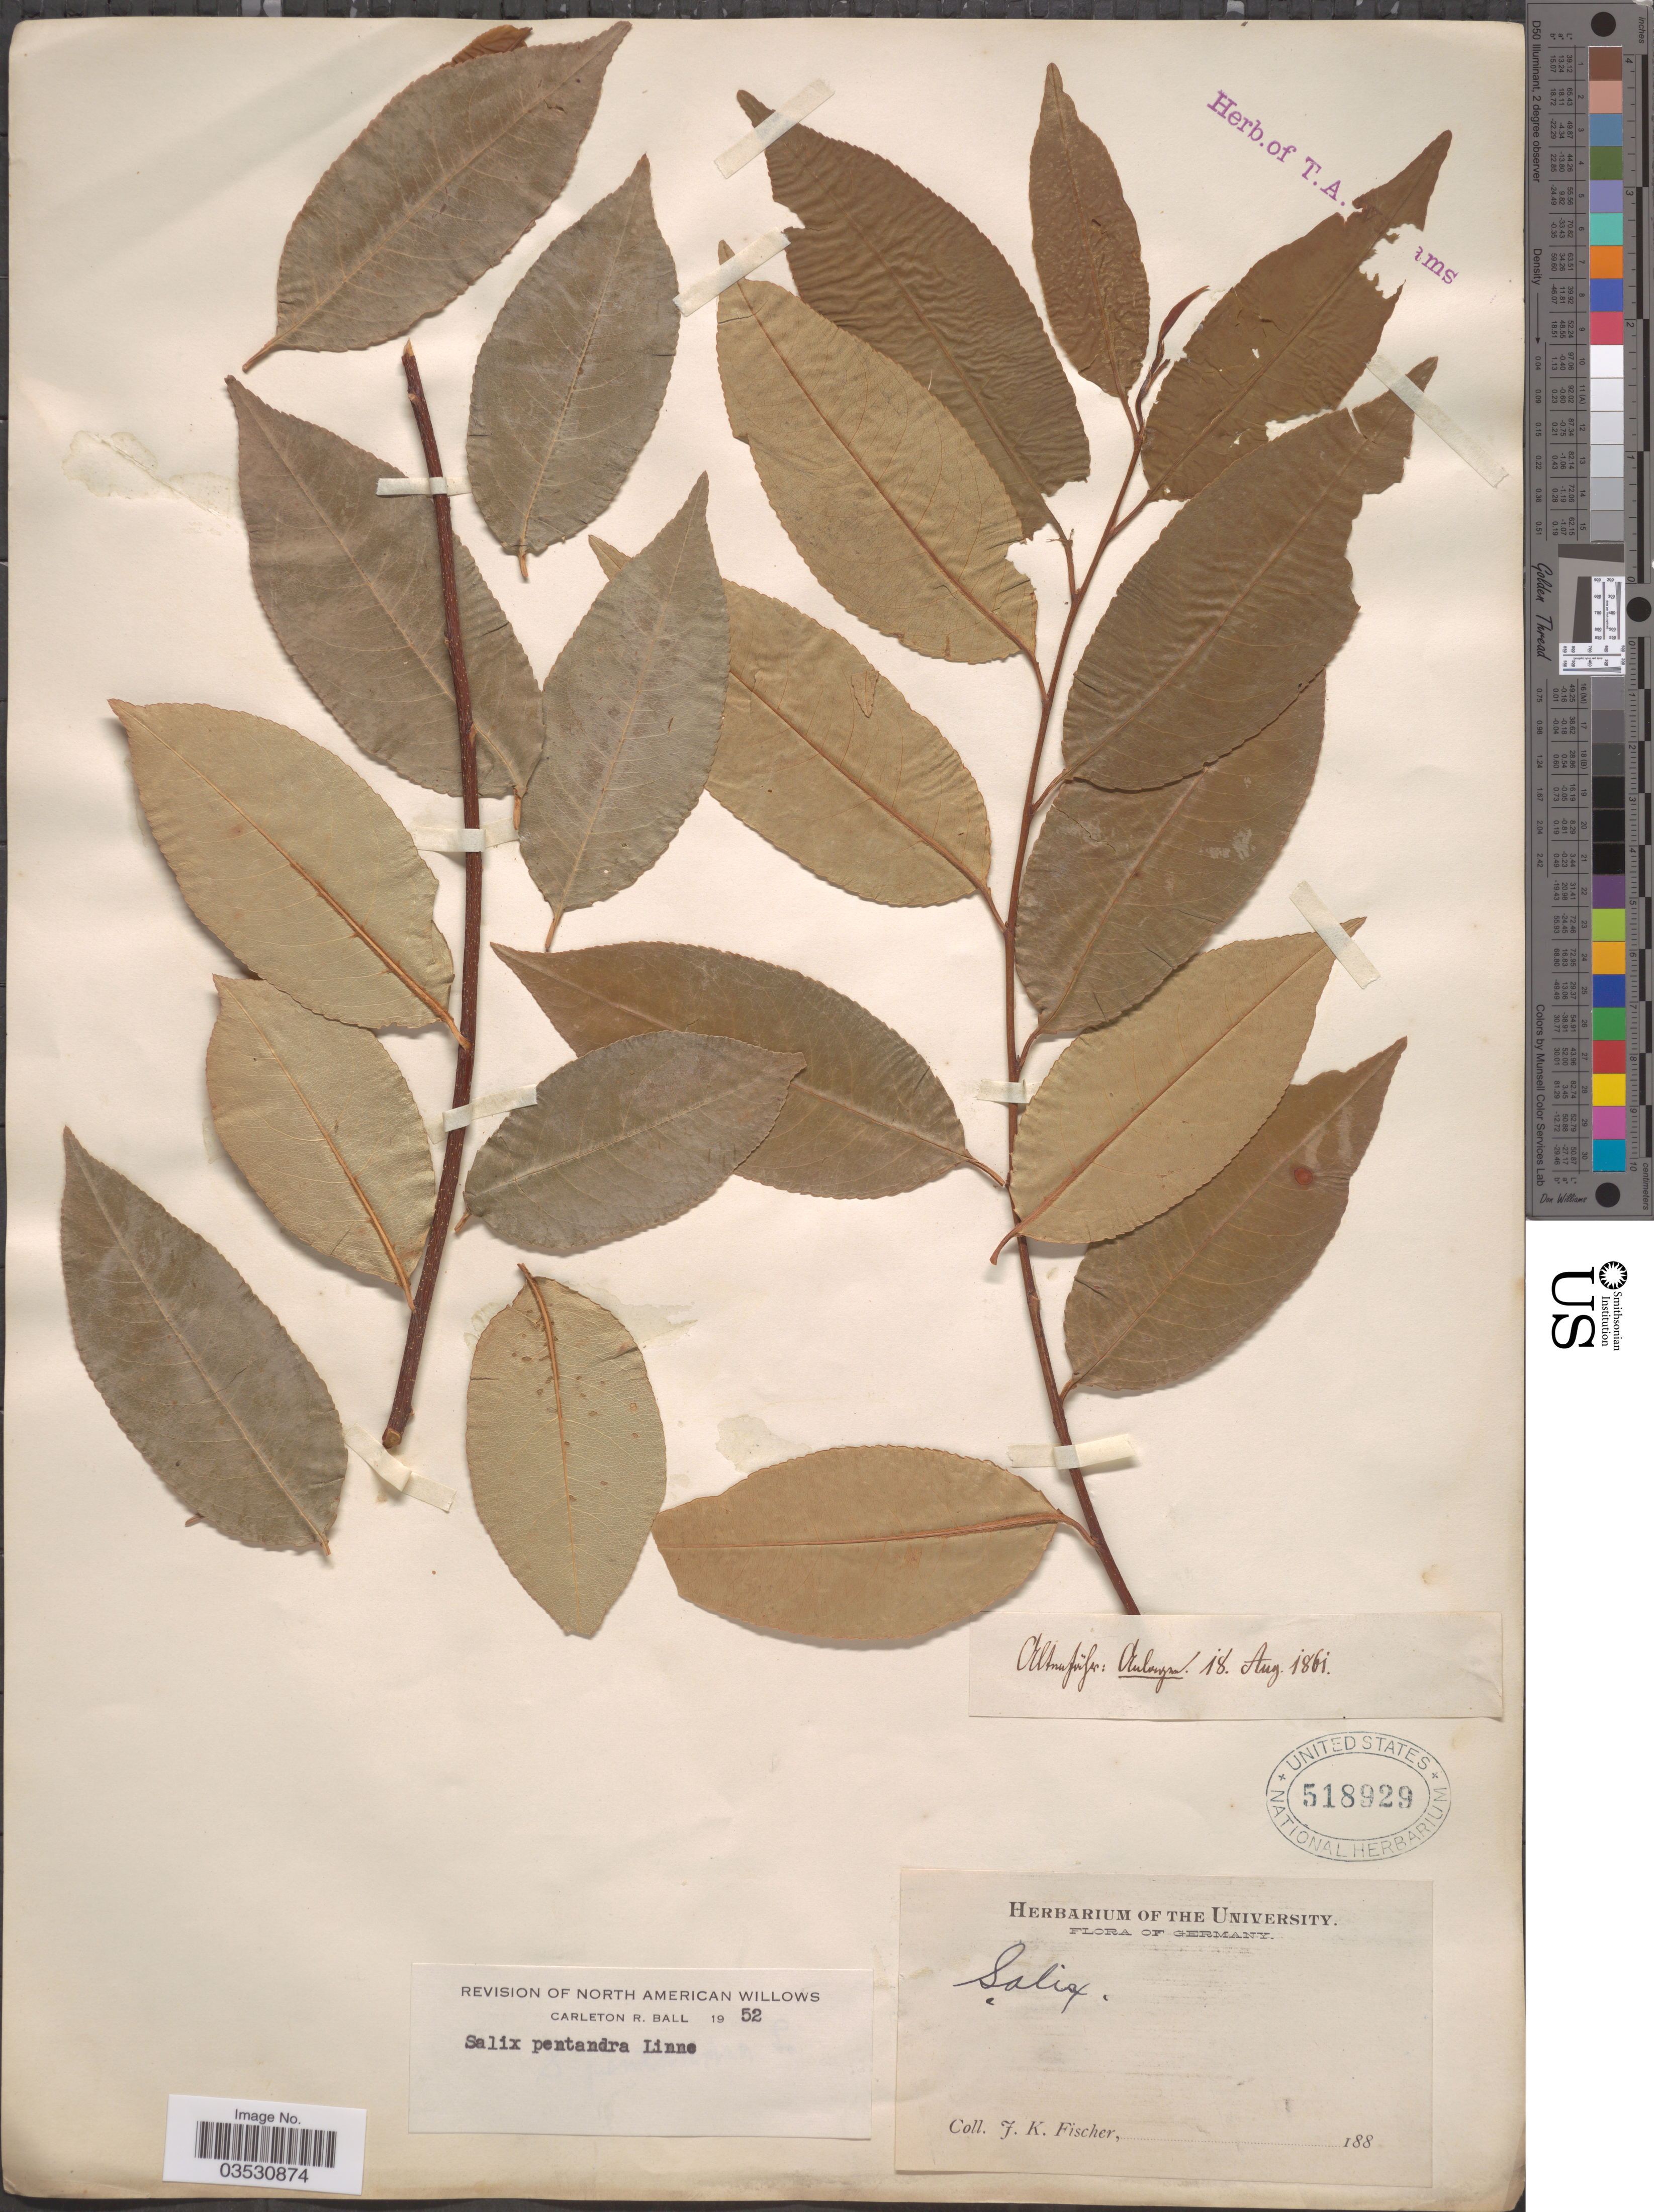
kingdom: Plantae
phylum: Tracheophyta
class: Magnoliopsida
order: Malpighiales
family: Salicaceae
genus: Salix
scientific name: Salix pentandra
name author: L.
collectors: J. Fischer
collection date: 1861-08-18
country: Germany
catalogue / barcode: US 518929